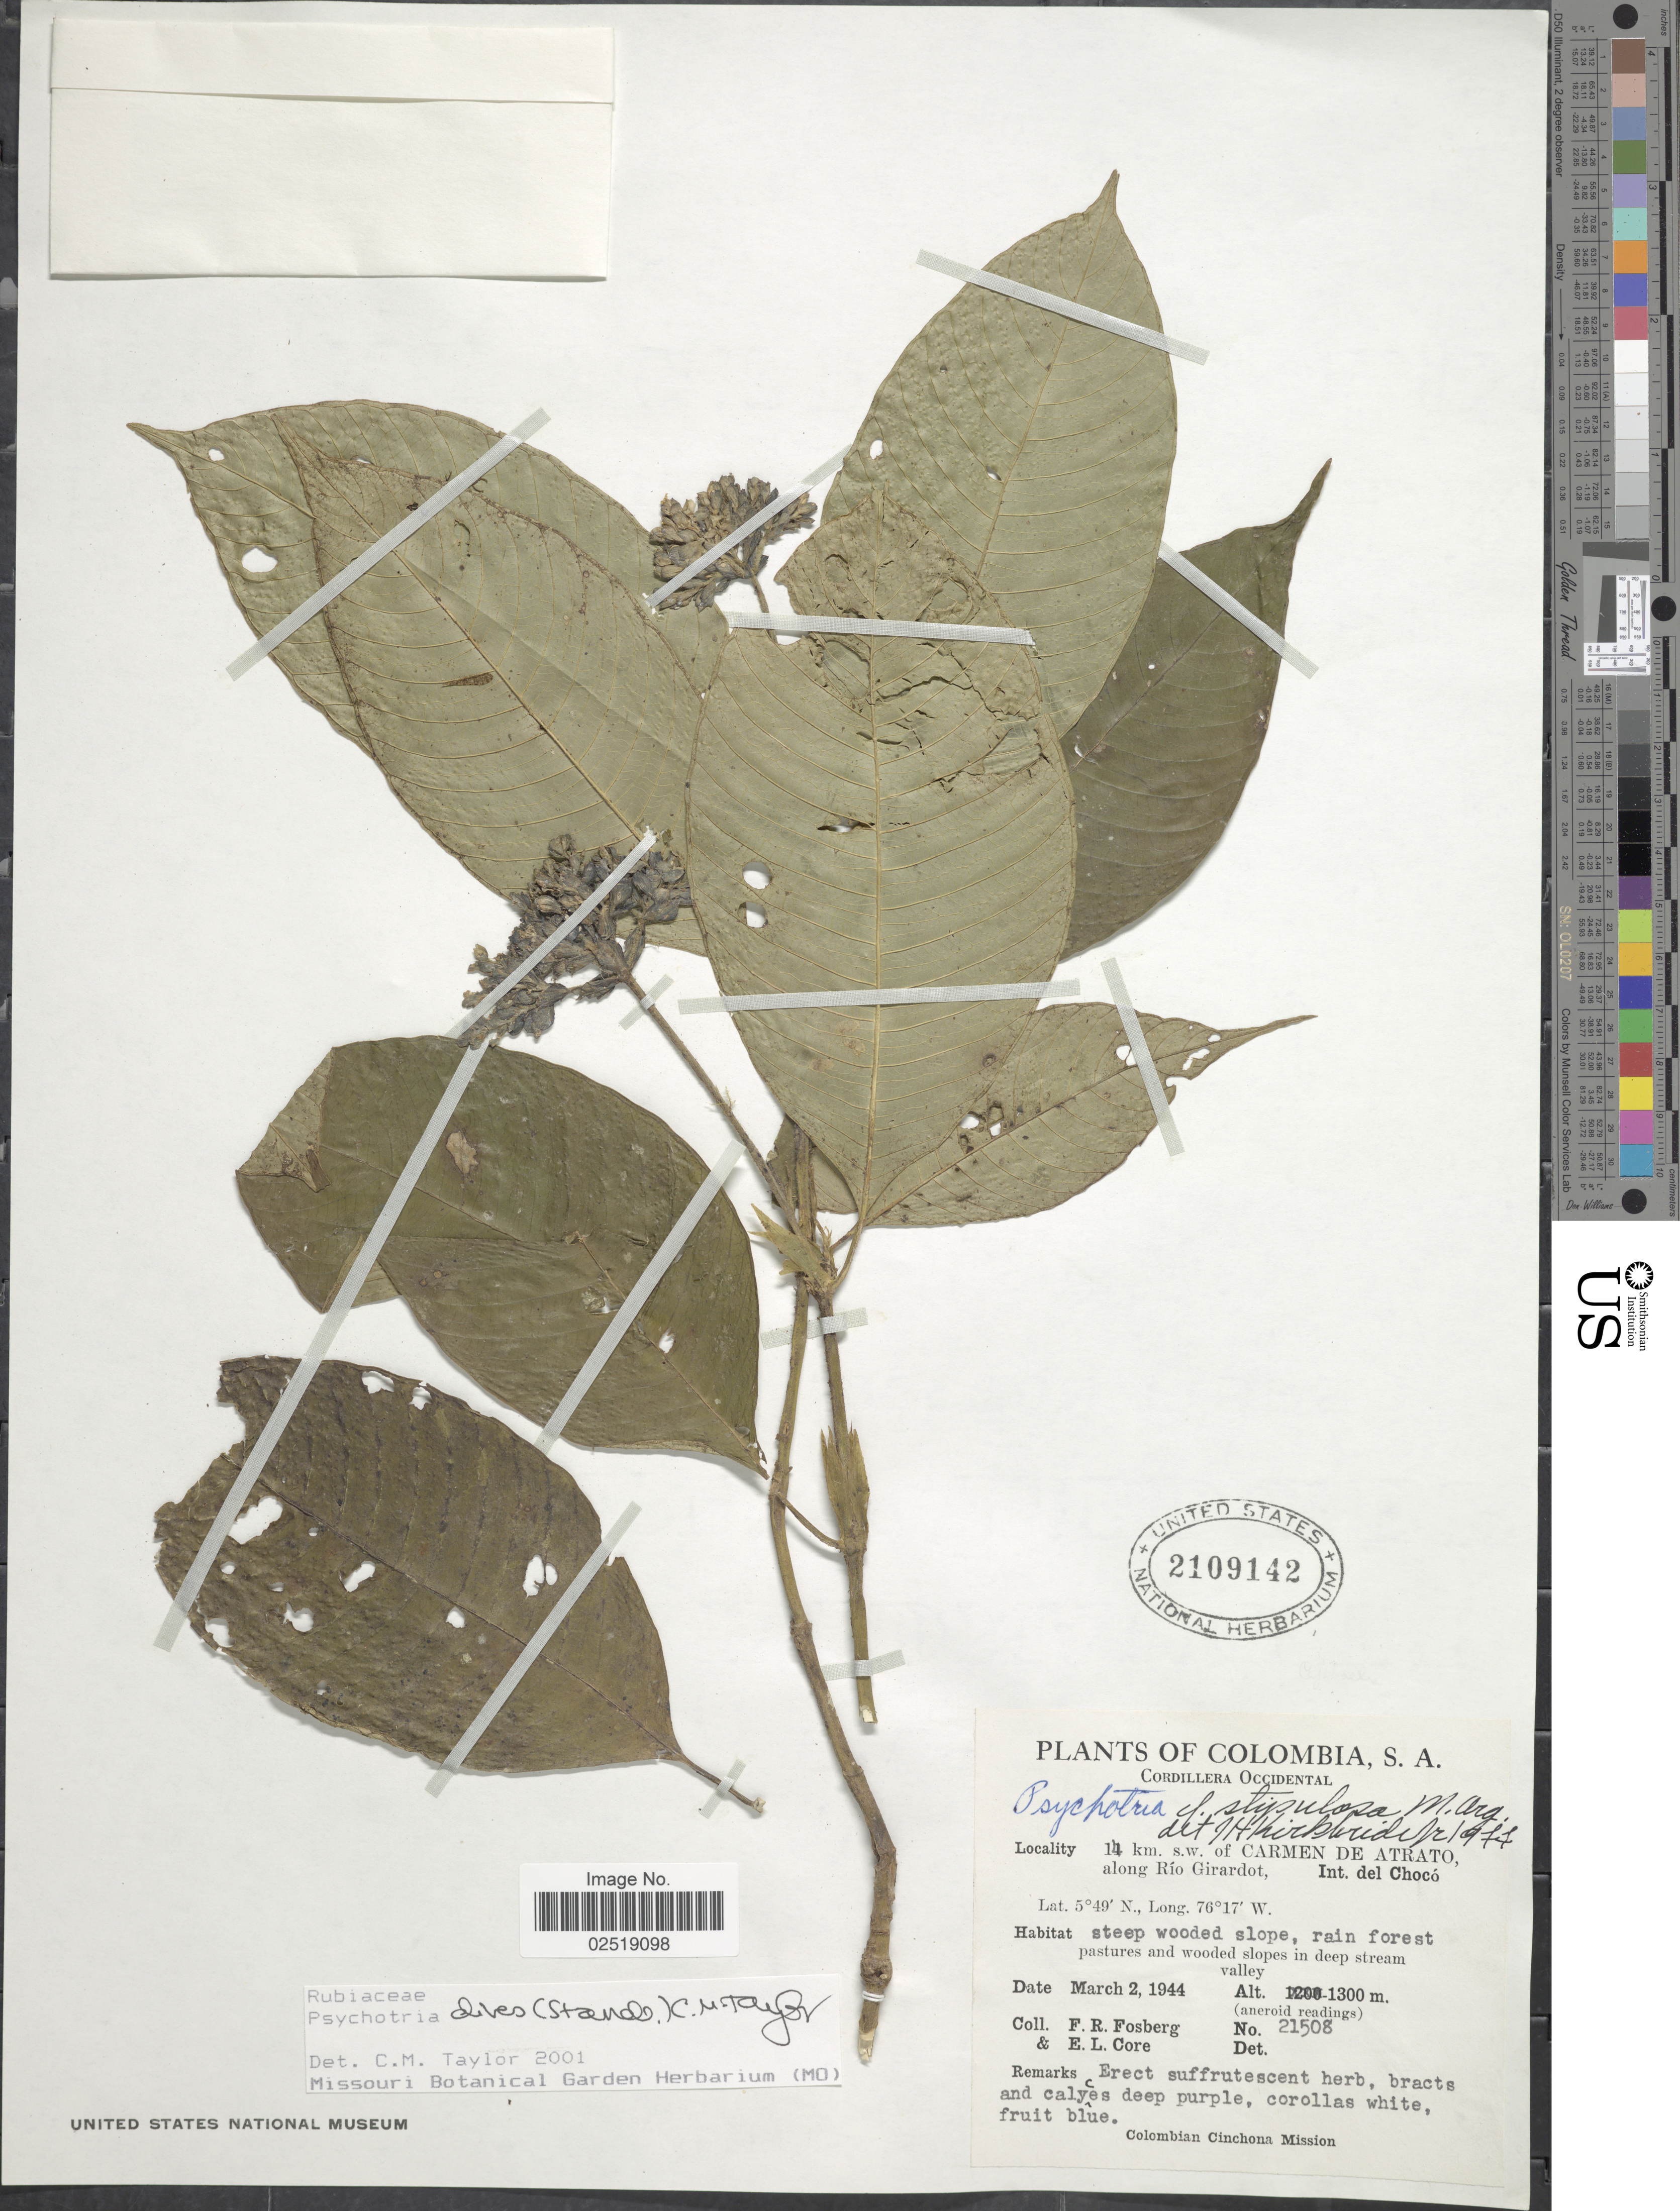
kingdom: Plantae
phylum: Tracheophyta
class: Magnoliopsida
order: Gentianales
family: Rubiaceae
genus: Psychotria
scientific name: Psychotria dives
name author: (Standl.) C.M. Taylor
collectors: F. R. Fosberg & E. L. Core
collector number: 21508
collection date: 1944-03-02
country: Colombia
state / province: Chocó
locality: Cordillera Occidental. 14 km. s.w. of Carmen de Atrato, along Rio Girardot, Int. del Choco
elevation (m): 1300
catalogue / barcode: US 2109142